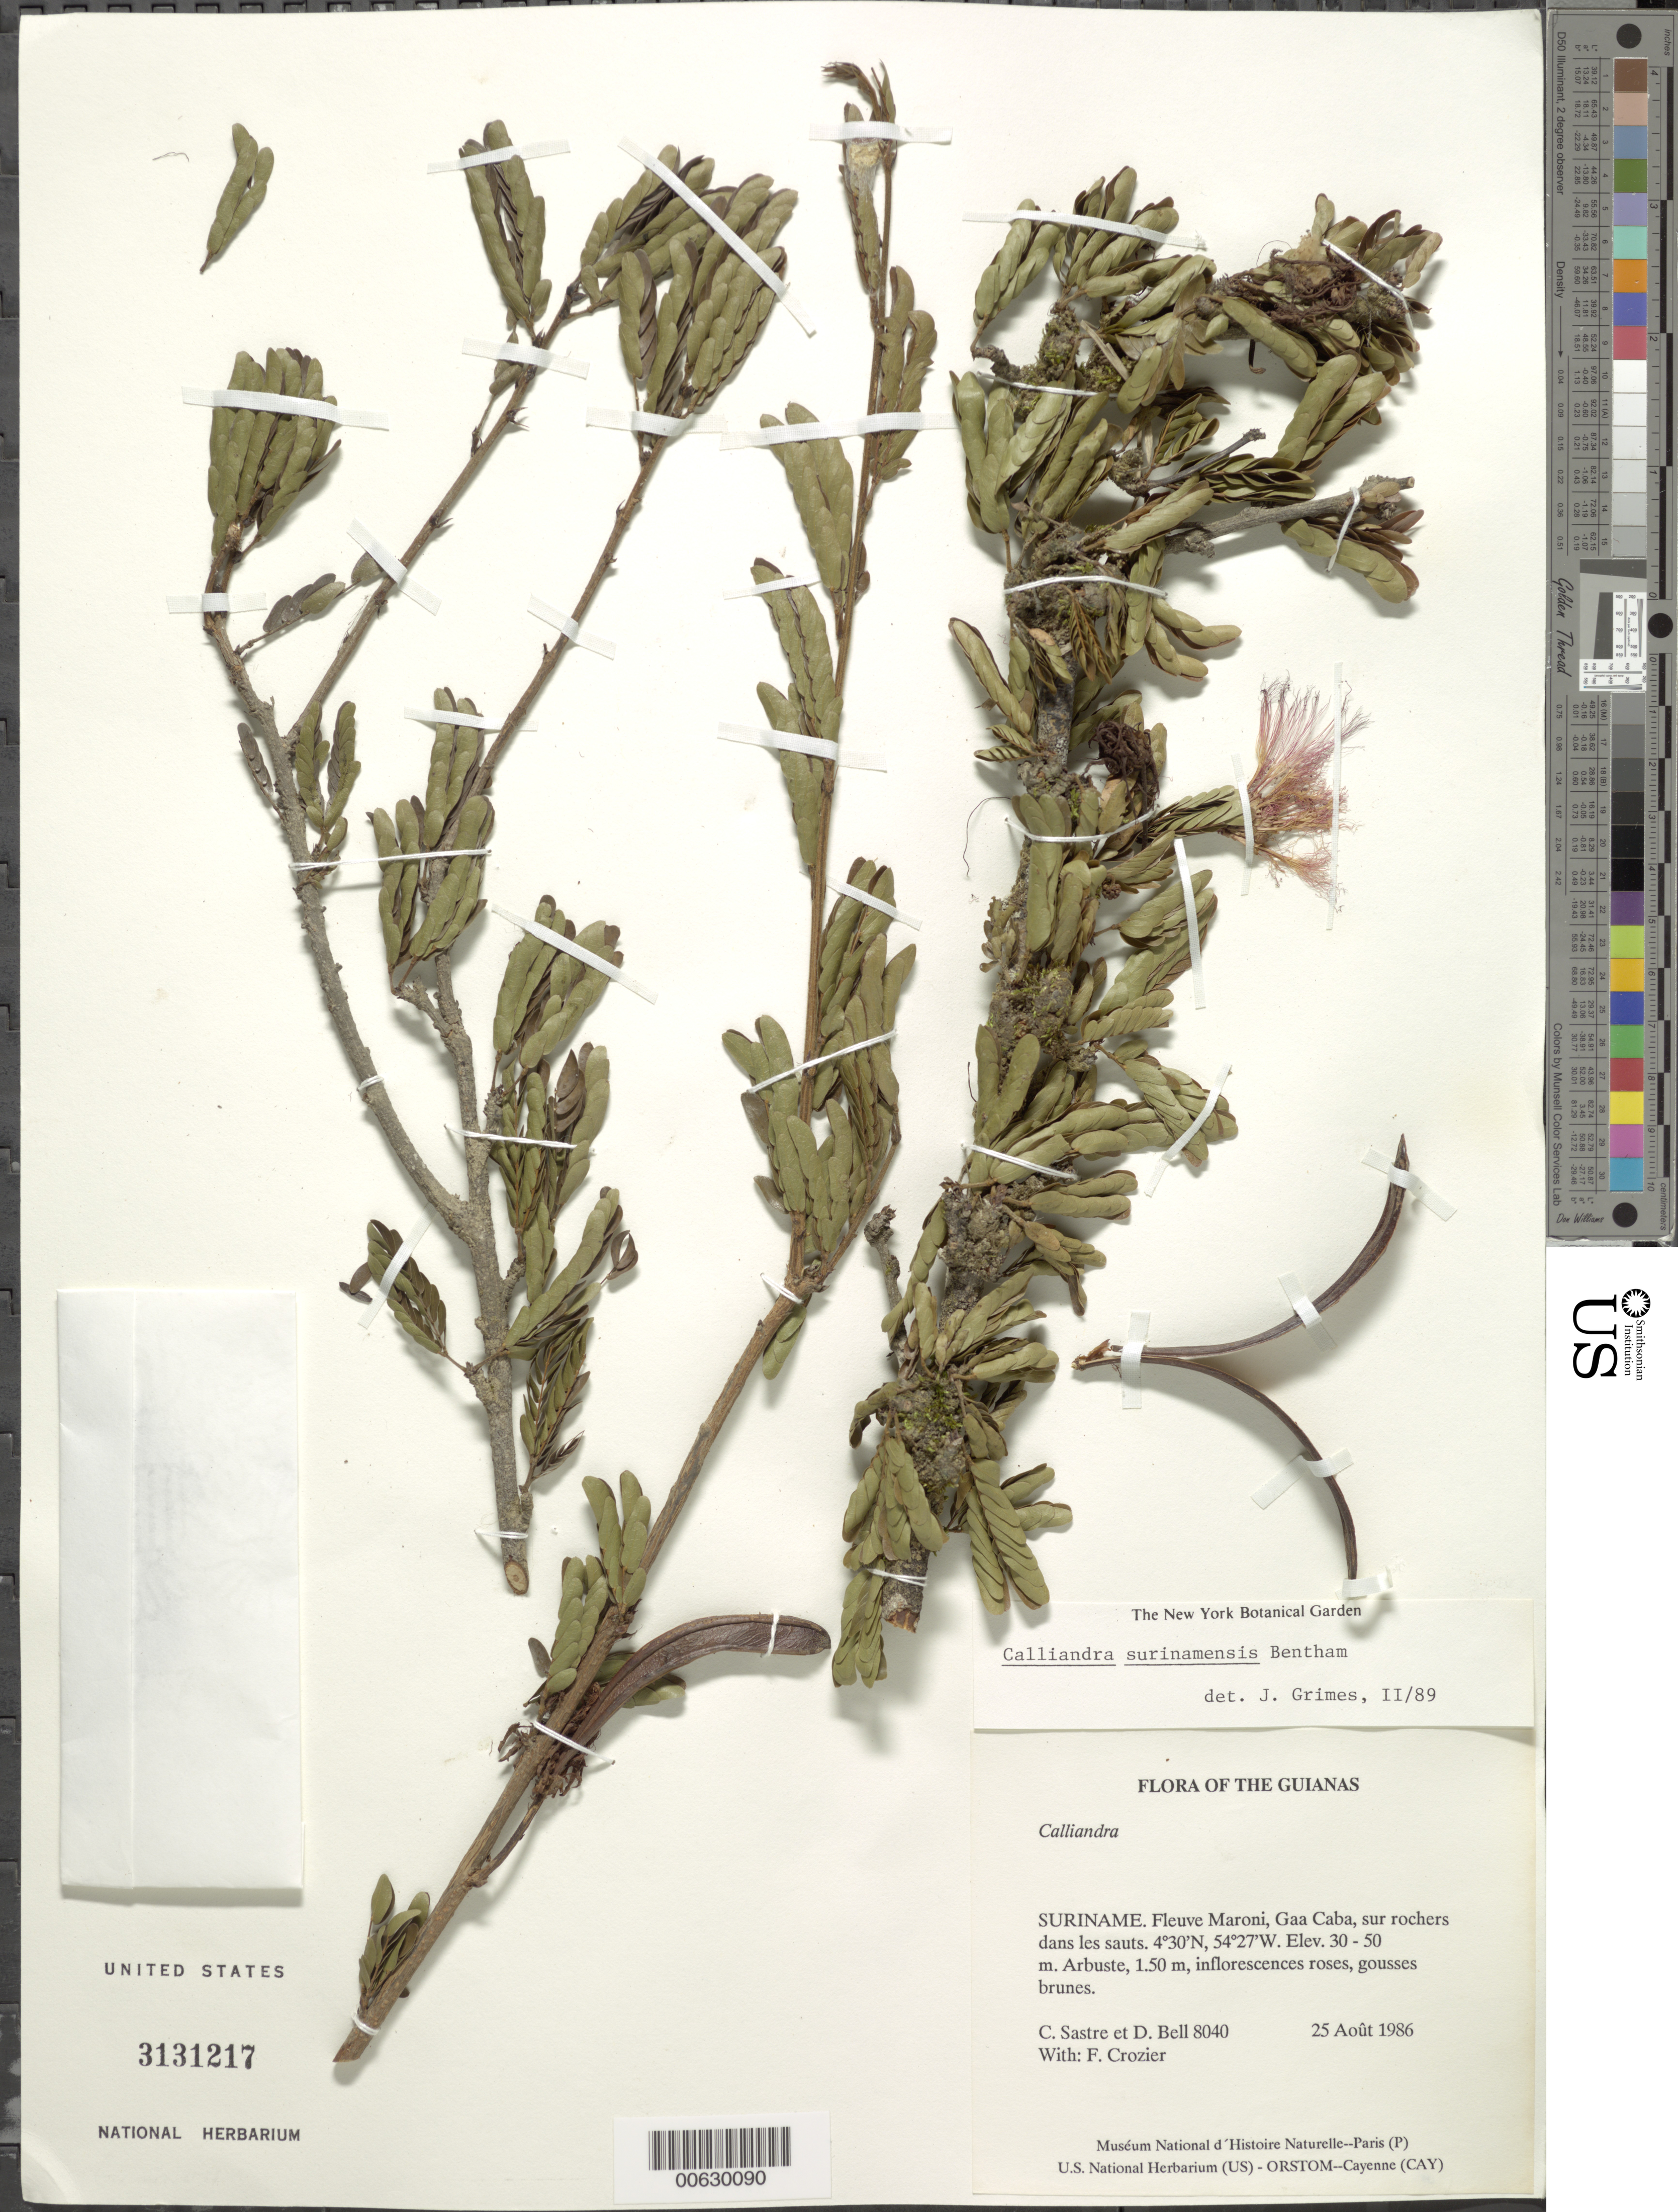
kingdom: Plantae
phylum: Tracheophyta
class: Magnoliopsida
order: Fabales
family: Fabaceae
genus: Calliandra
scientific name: Calliandra surinamensis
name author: Benth.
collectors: C. H. L. Sastre, D. A. Bell & F. Crozier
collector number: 8040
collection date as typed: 25 August 1986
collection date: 1986-08-25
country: Suriname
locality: Fleuve Maroni, Gaa Caba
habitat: sur rochers dans les sauts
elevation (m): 30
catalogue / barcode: US 3131217